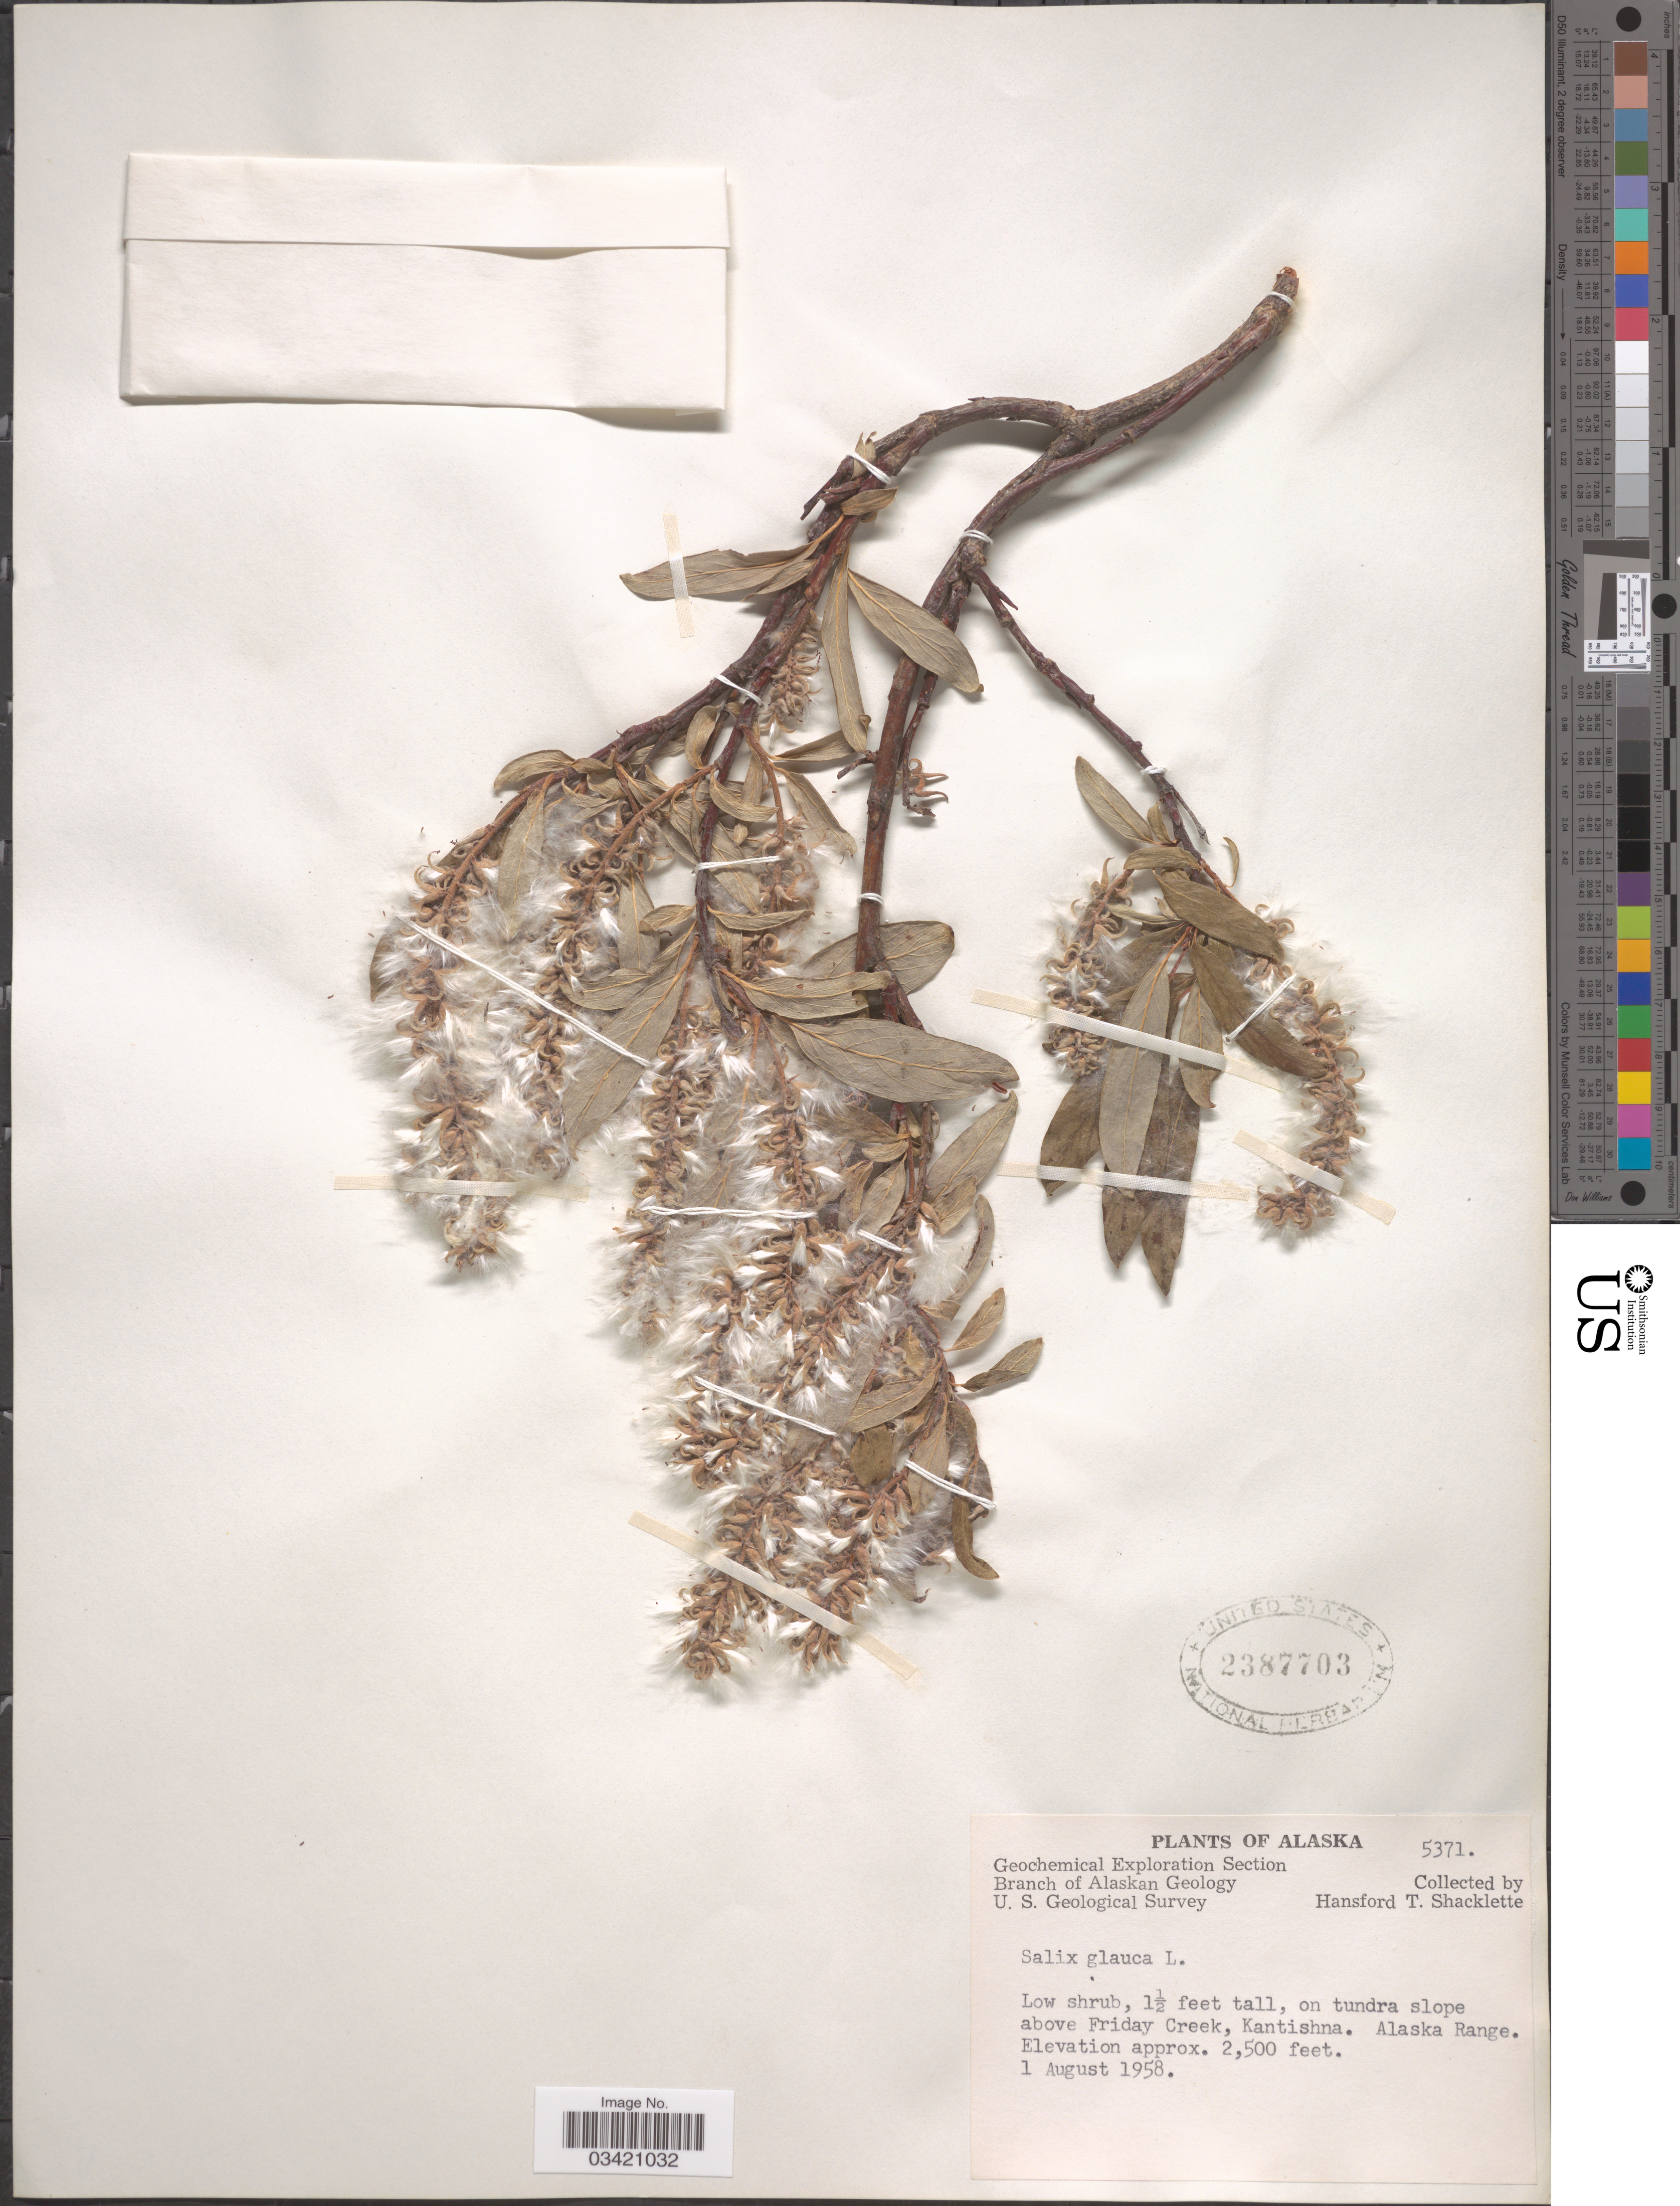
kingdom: Plantae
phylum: Tracheophyta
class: Magnoliopsida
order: Malpighiales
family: Salicaceae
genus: Salix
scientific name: Salix glauca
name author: L.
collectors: H. Shacklette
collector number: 5371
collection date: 1958-08-01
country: United States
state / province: Alaska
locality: On tundra slope above Friday Creek, Kantishna. Alaska Range.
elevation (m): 762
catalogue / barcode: US 2387703